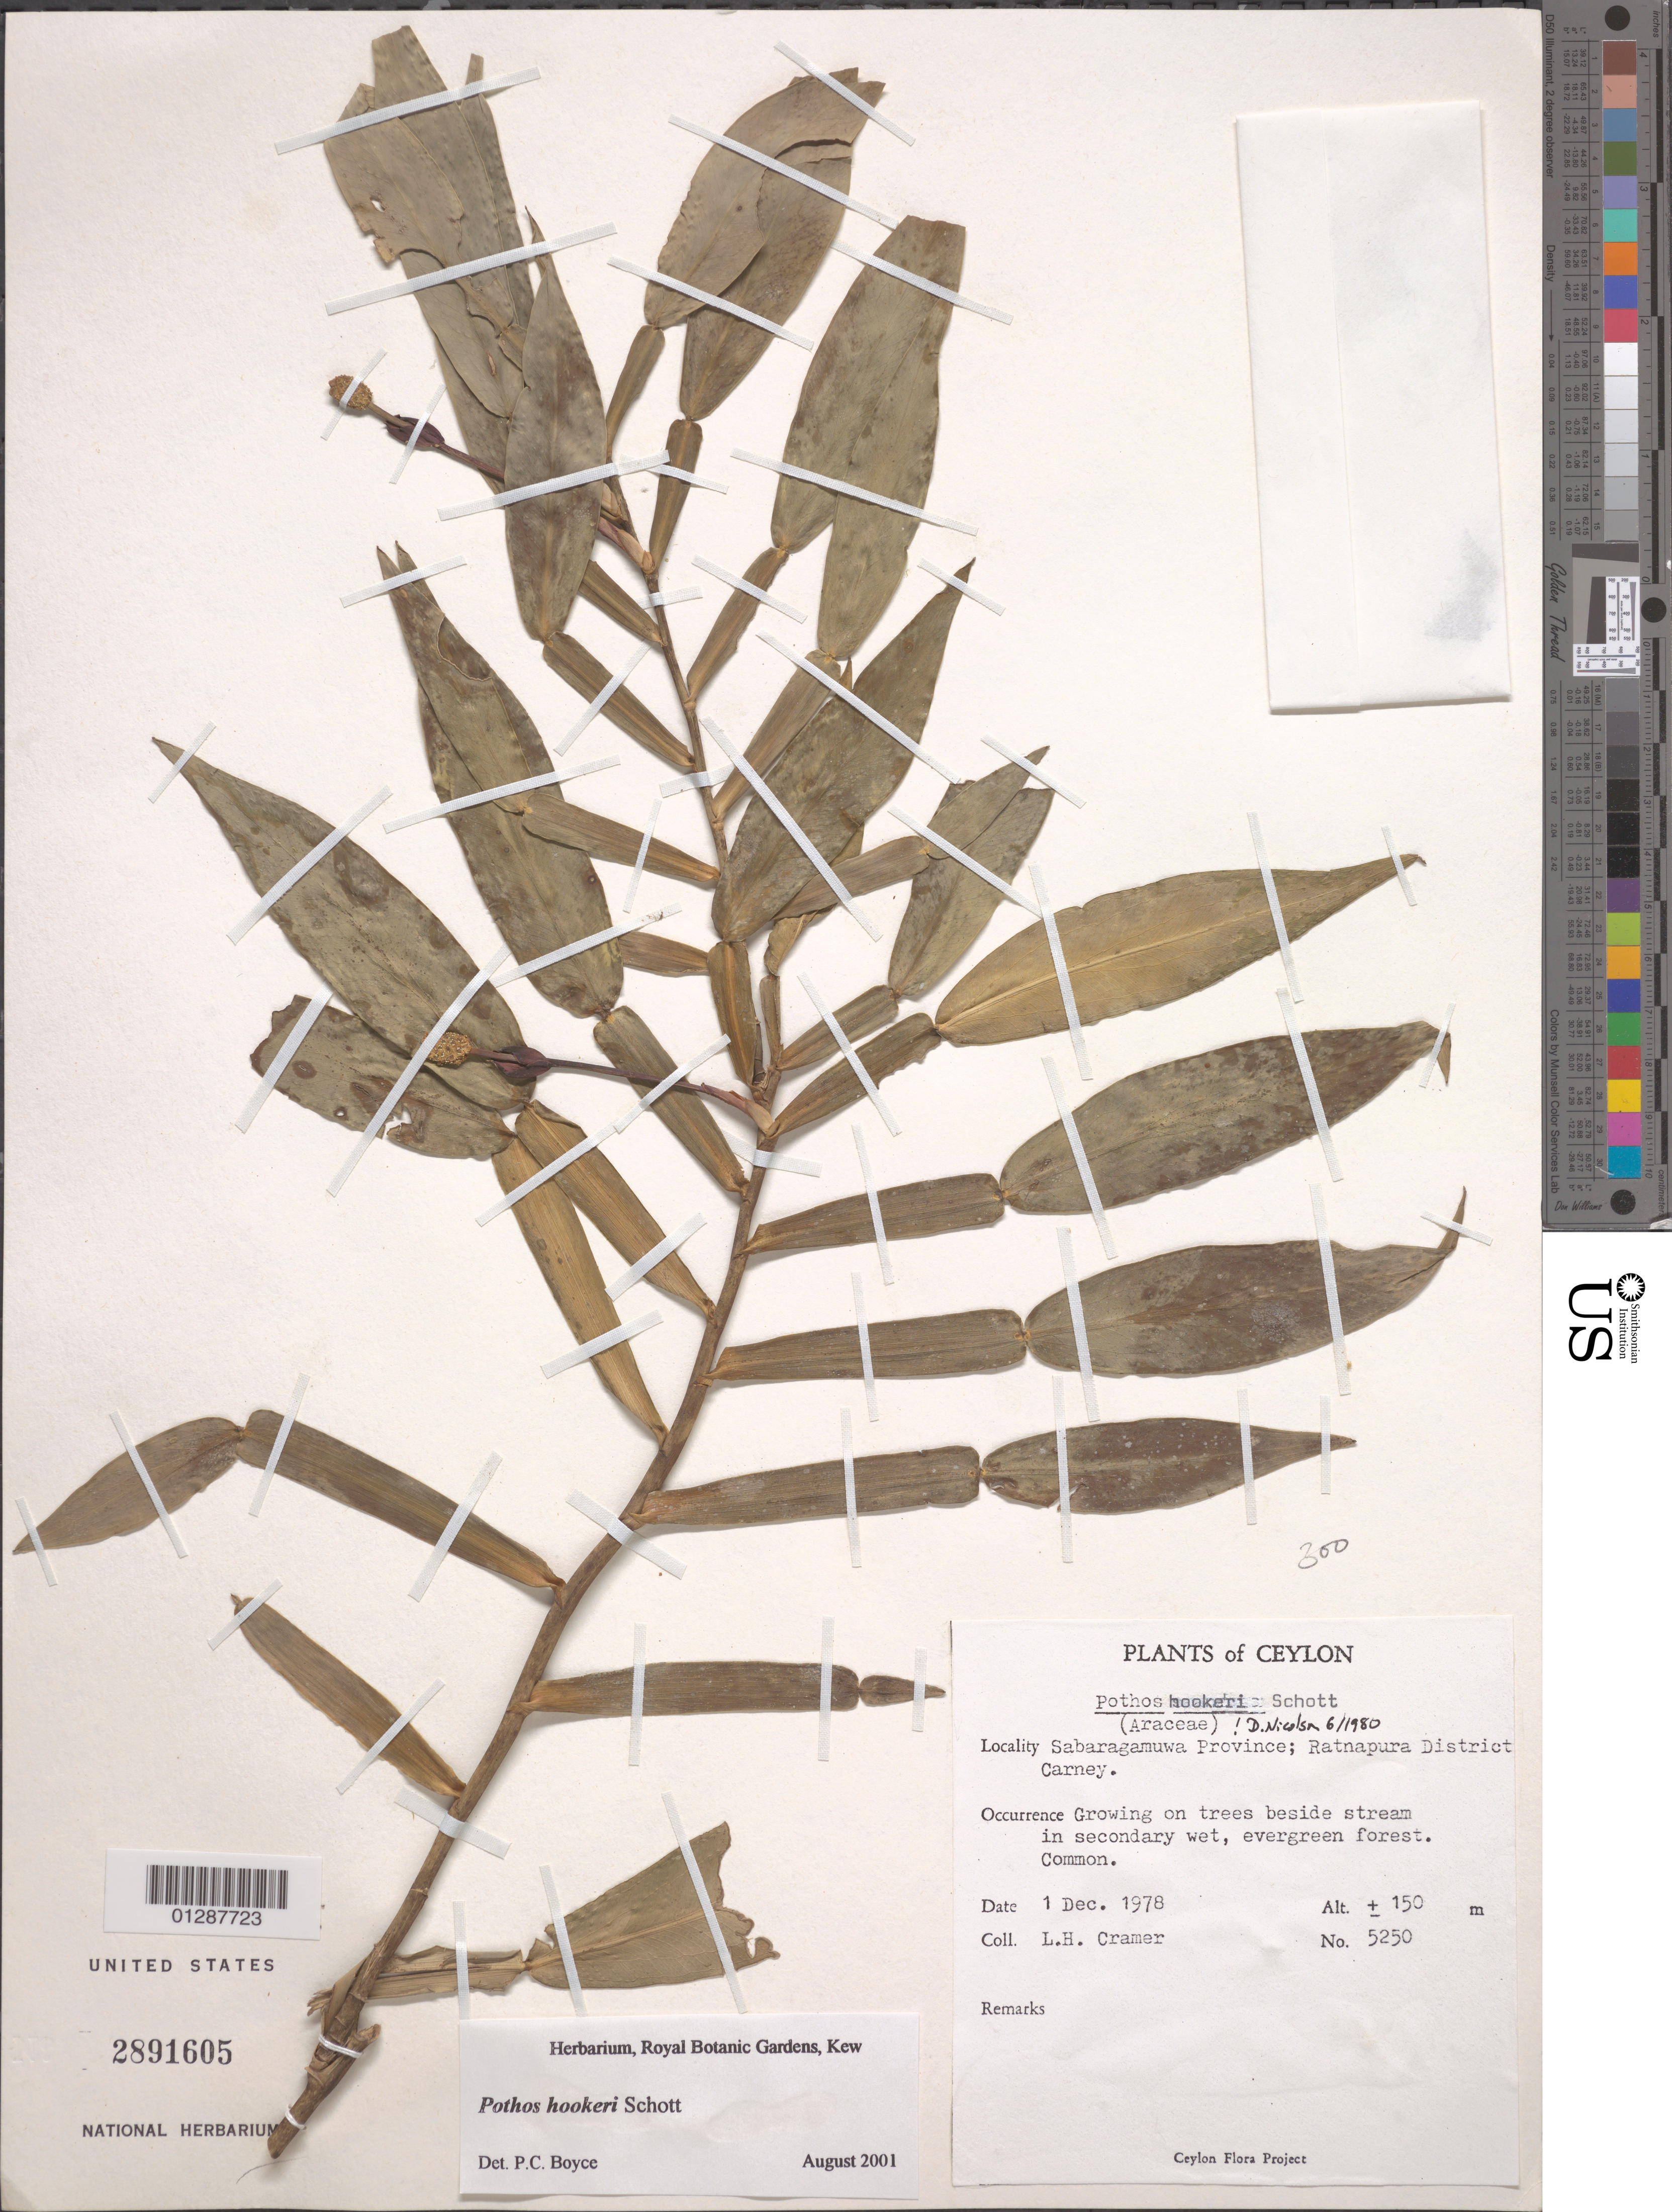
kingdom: Plantae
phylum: Tracheophyta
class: Liliopsida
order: Alismatales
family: Araceae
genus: Pothos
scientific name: Pothos hookeri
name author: Schott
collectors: L. H. Cramer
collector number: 5250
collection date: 1978-12-01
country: Sri Lanka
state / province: Sabaragamuwa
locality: Ceylon. Ratnapura District Carney.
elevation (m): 150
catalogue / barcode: US 2891605